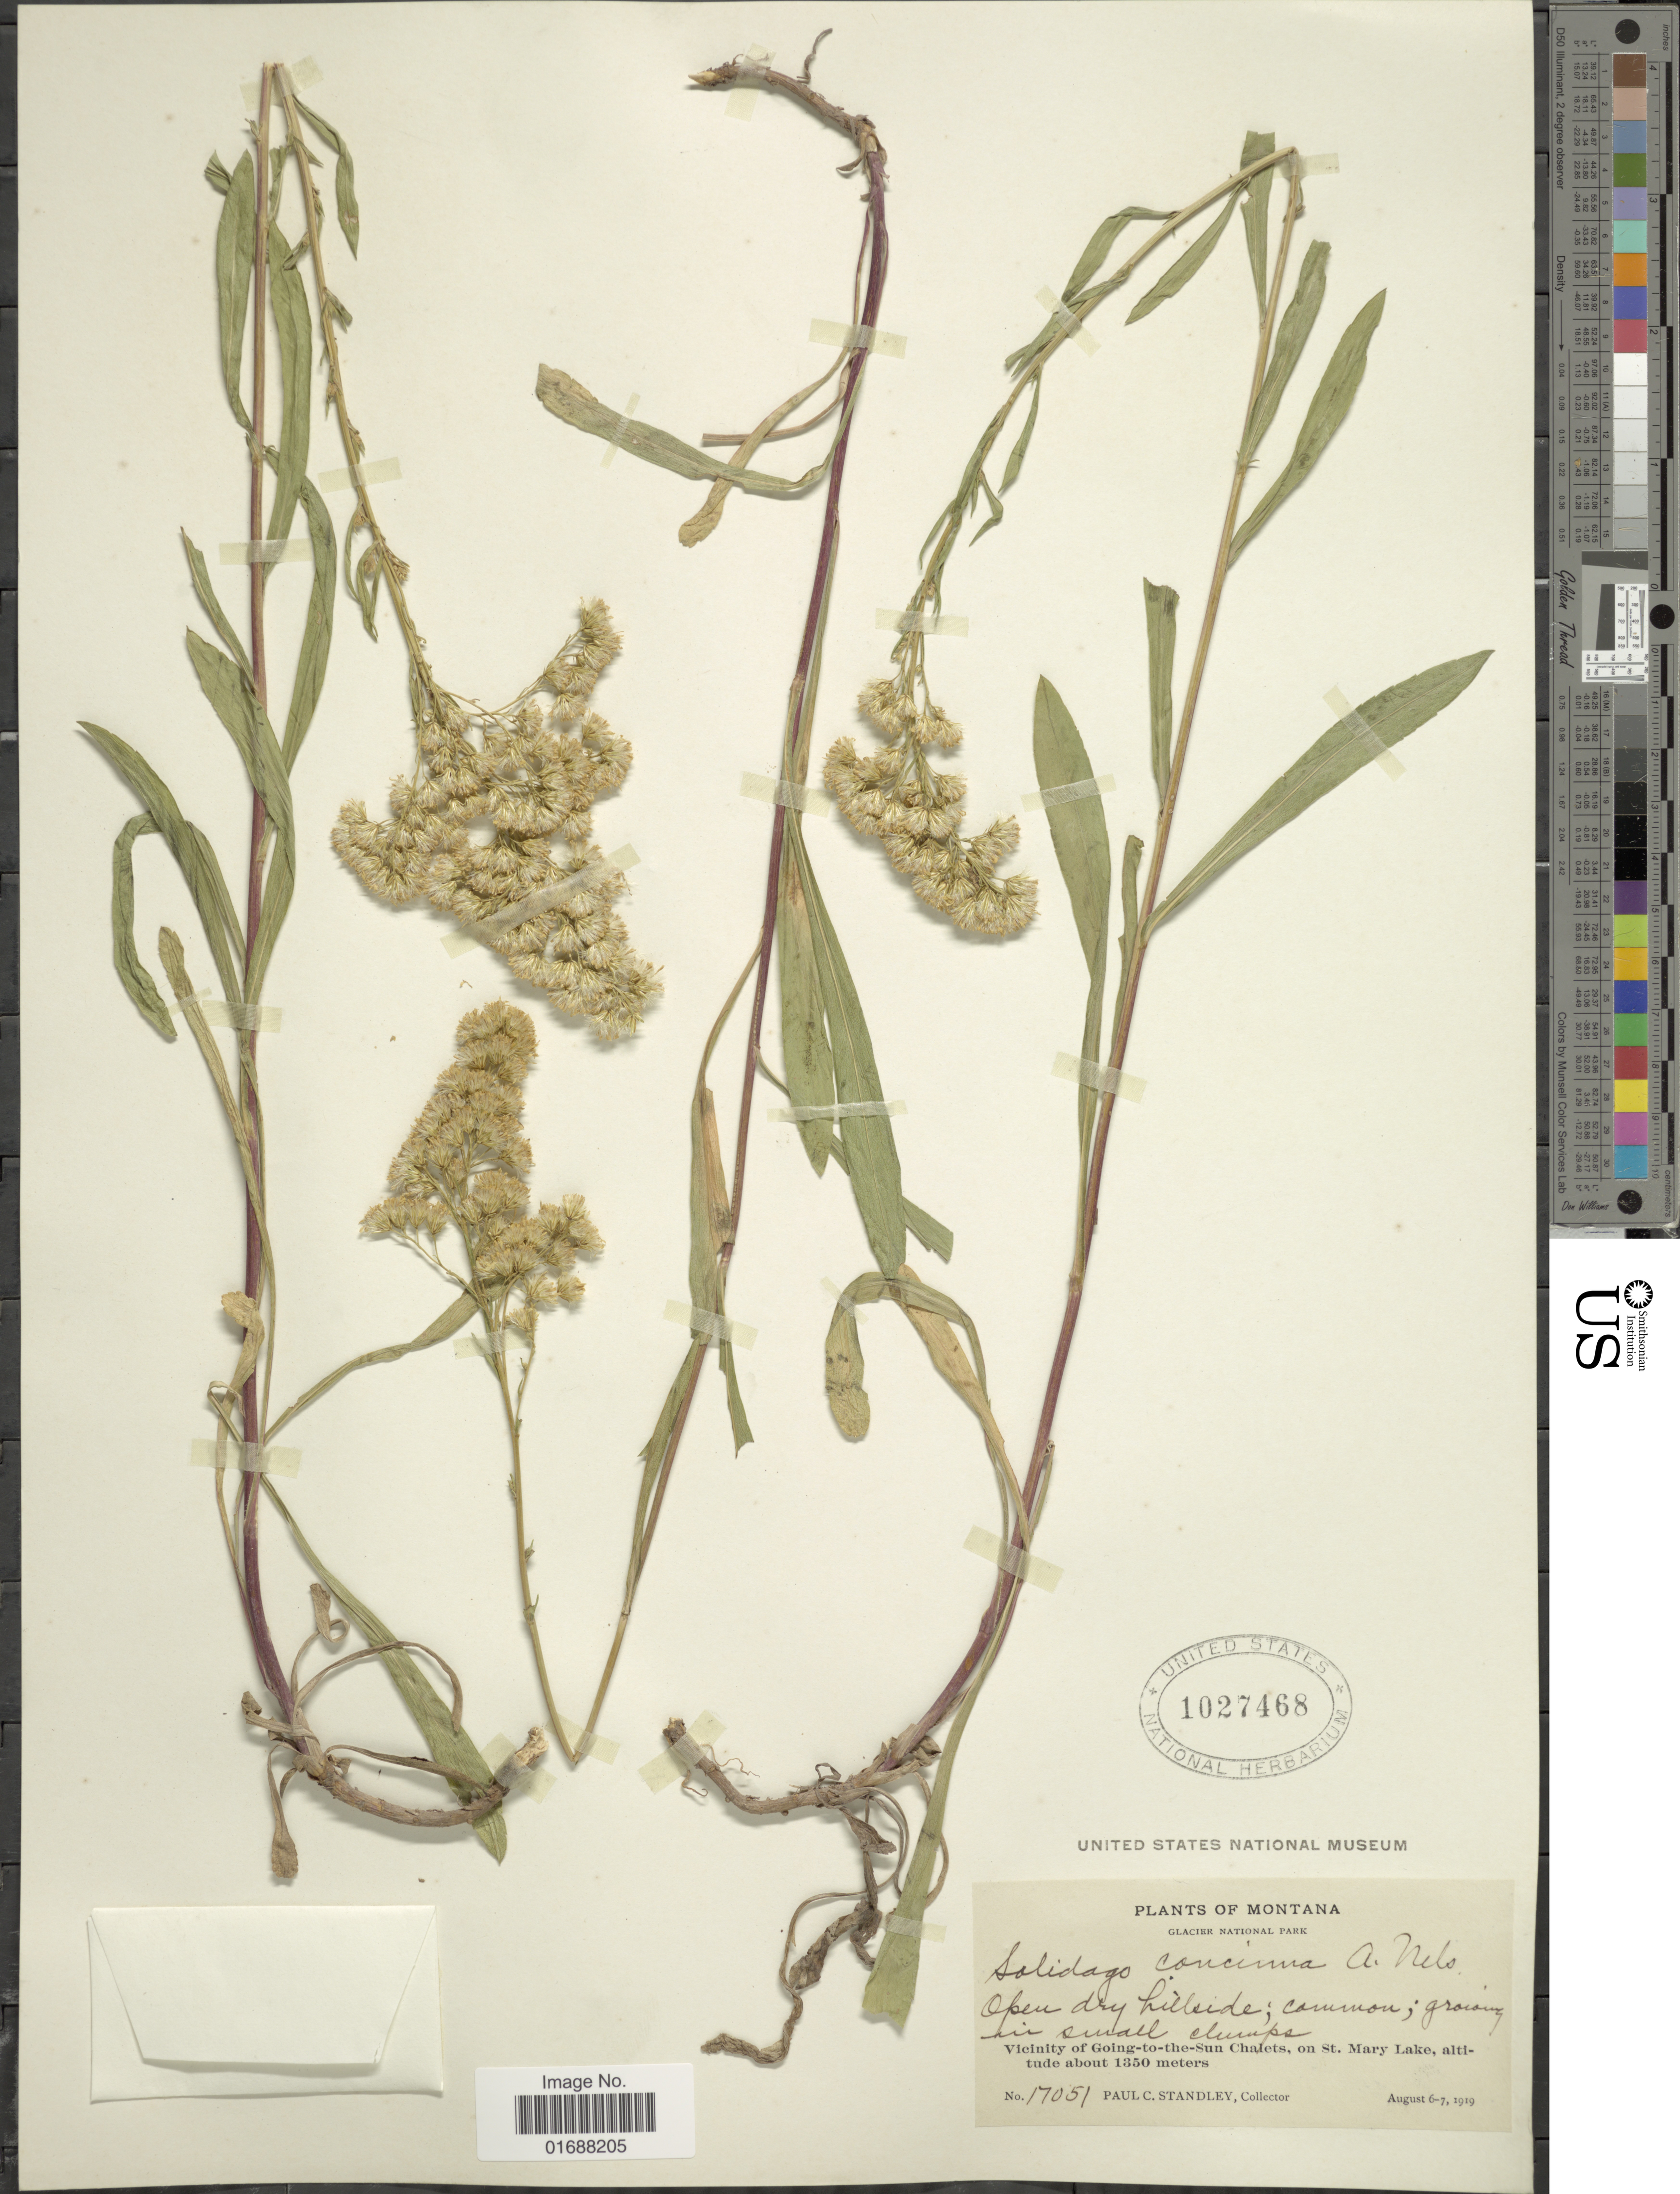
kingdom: Plantae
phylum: Tracheophyta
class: Magnoliopsida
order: Asterales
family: Asteraceae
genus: Solidago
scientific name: Solidago missouriensis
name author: Nutt.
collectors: P. C. Standley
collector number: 17051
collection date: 1919-08-06/1919-08-07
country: United States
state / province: Montana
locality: Montana,Glacier National Park. Vicinity of Going-to-the-Sun Chalets, on the St, Mary Lake.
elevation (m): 1350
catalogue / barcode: US 1027468